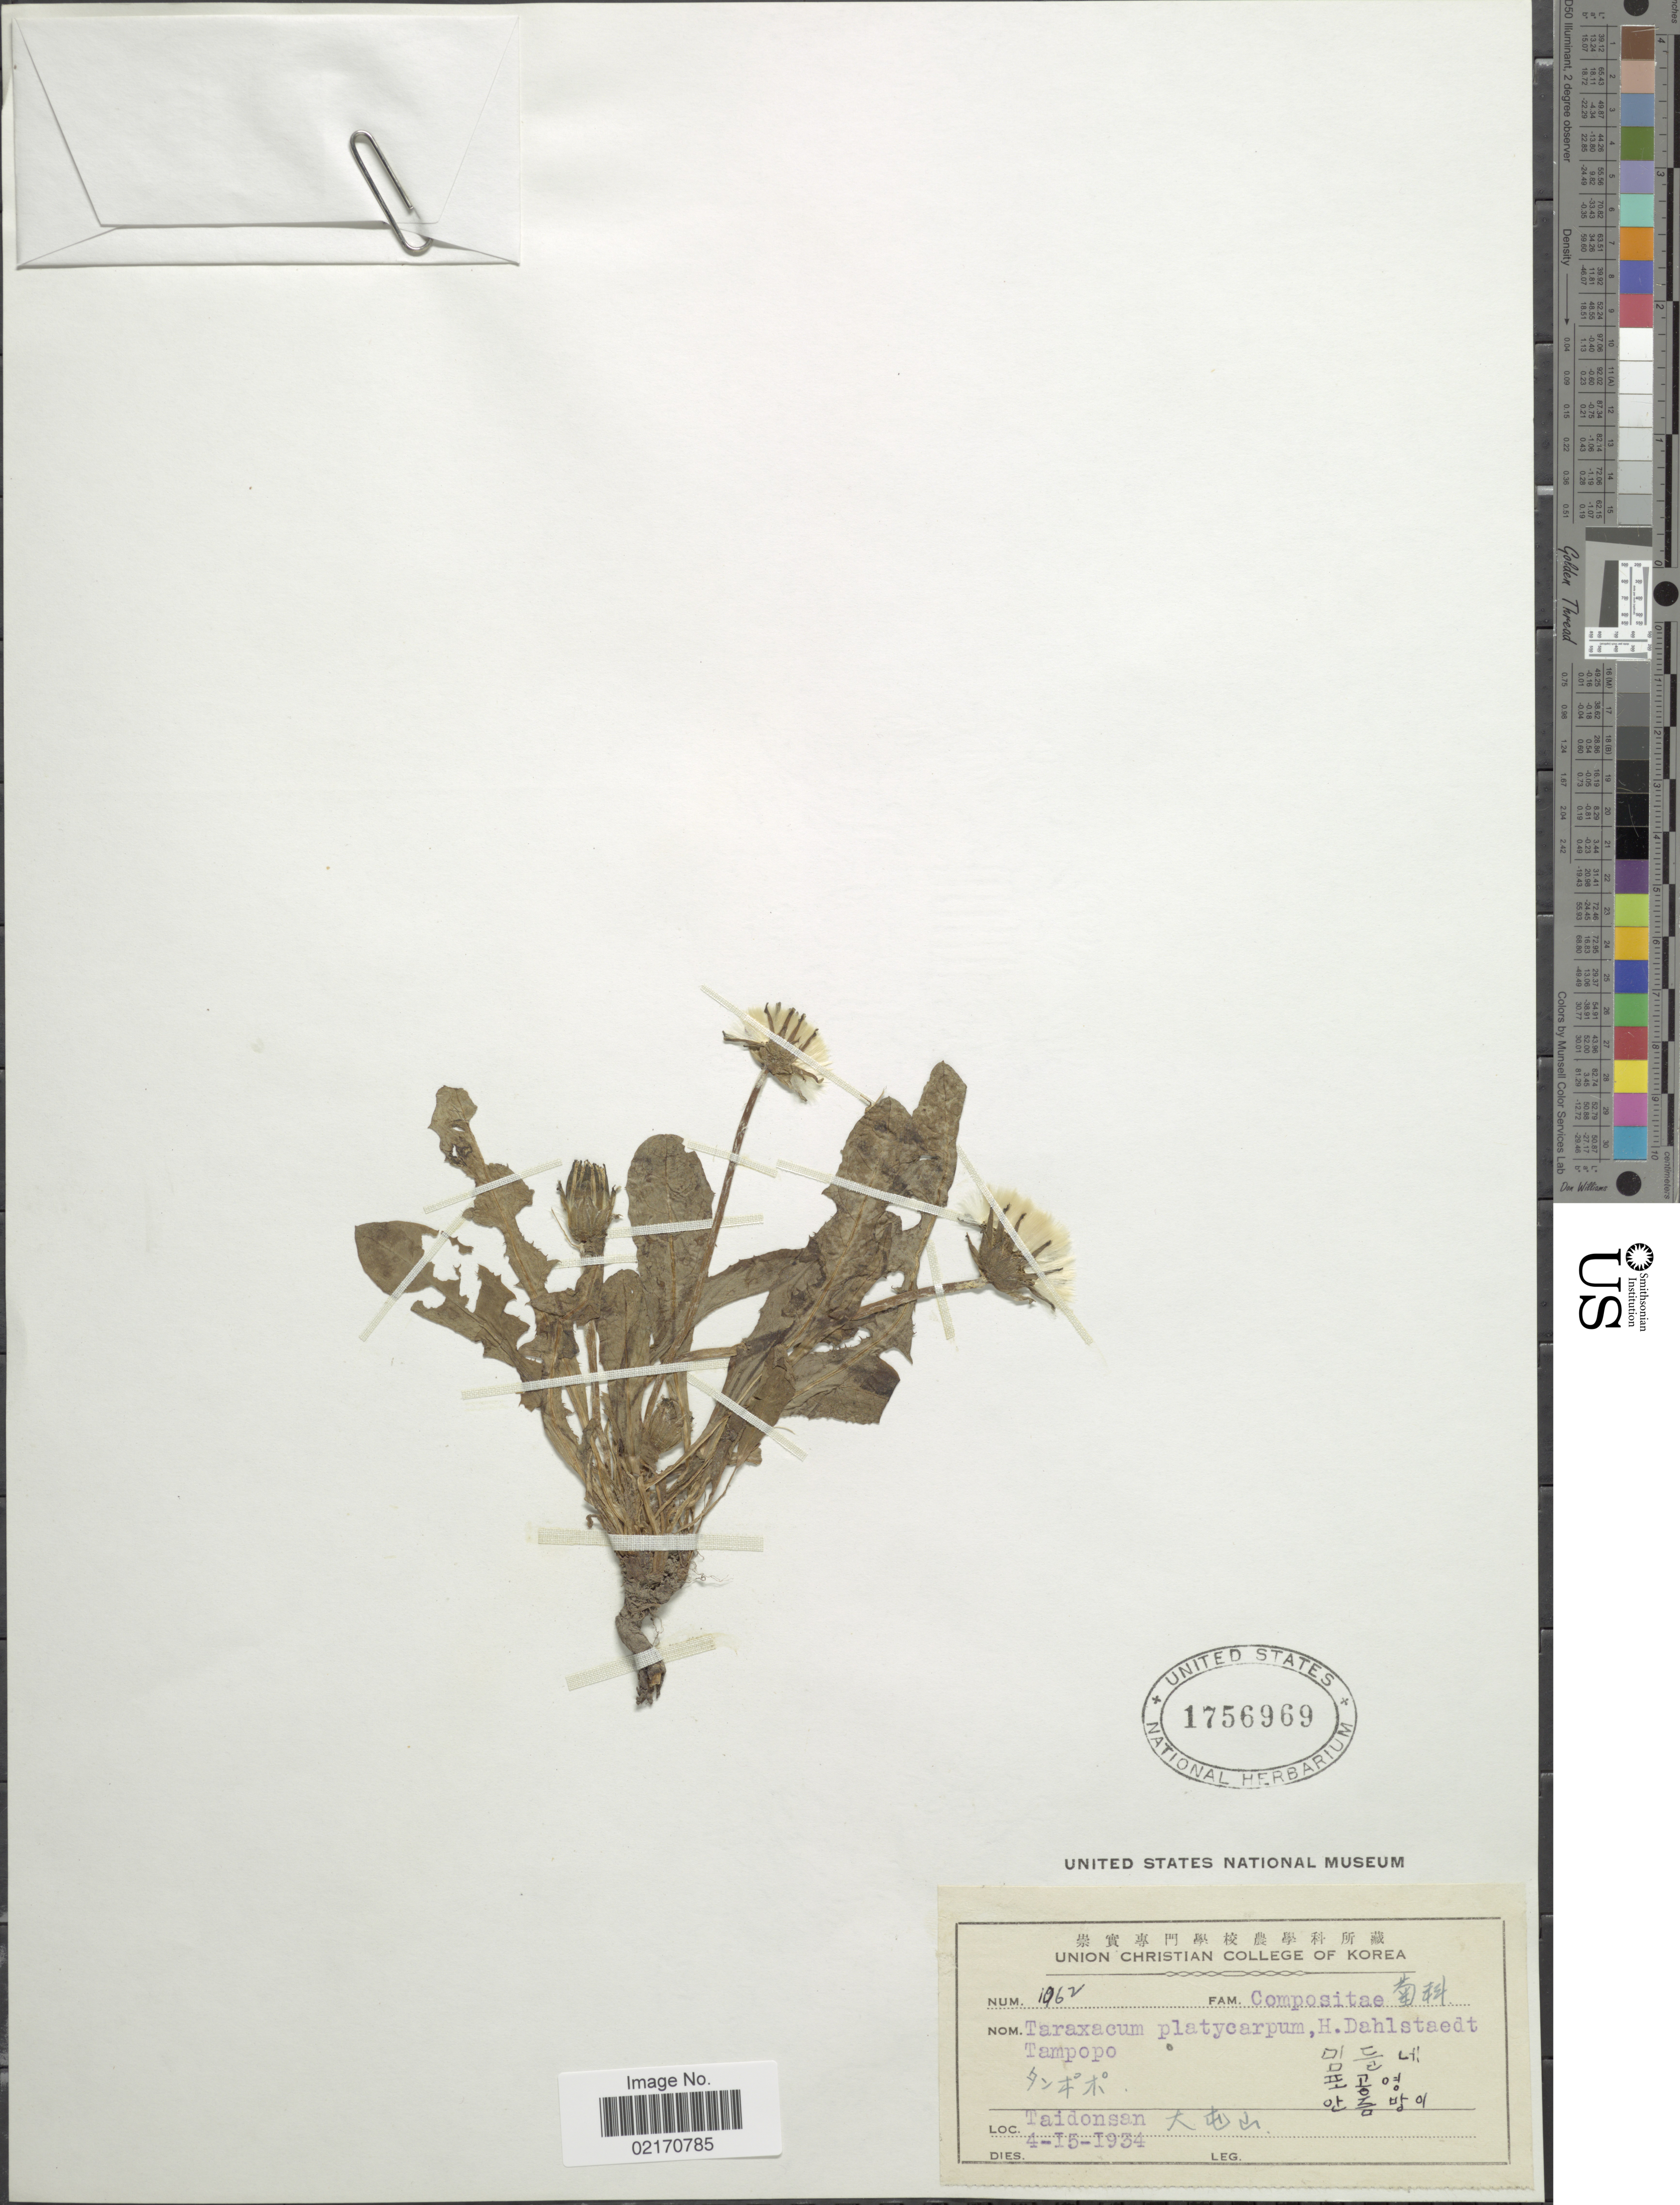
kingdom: Plantae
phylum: Tracheophyta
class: Magnoliopsida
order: Asterales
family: Asteraceae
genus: Taraxacum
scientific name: Taraxacum platycarpum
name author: Dahlst.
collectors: Union Christian College of Korea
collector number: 1962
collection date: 1934-04-15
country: North Korea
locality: Taidonsan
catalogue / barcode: US 1756969